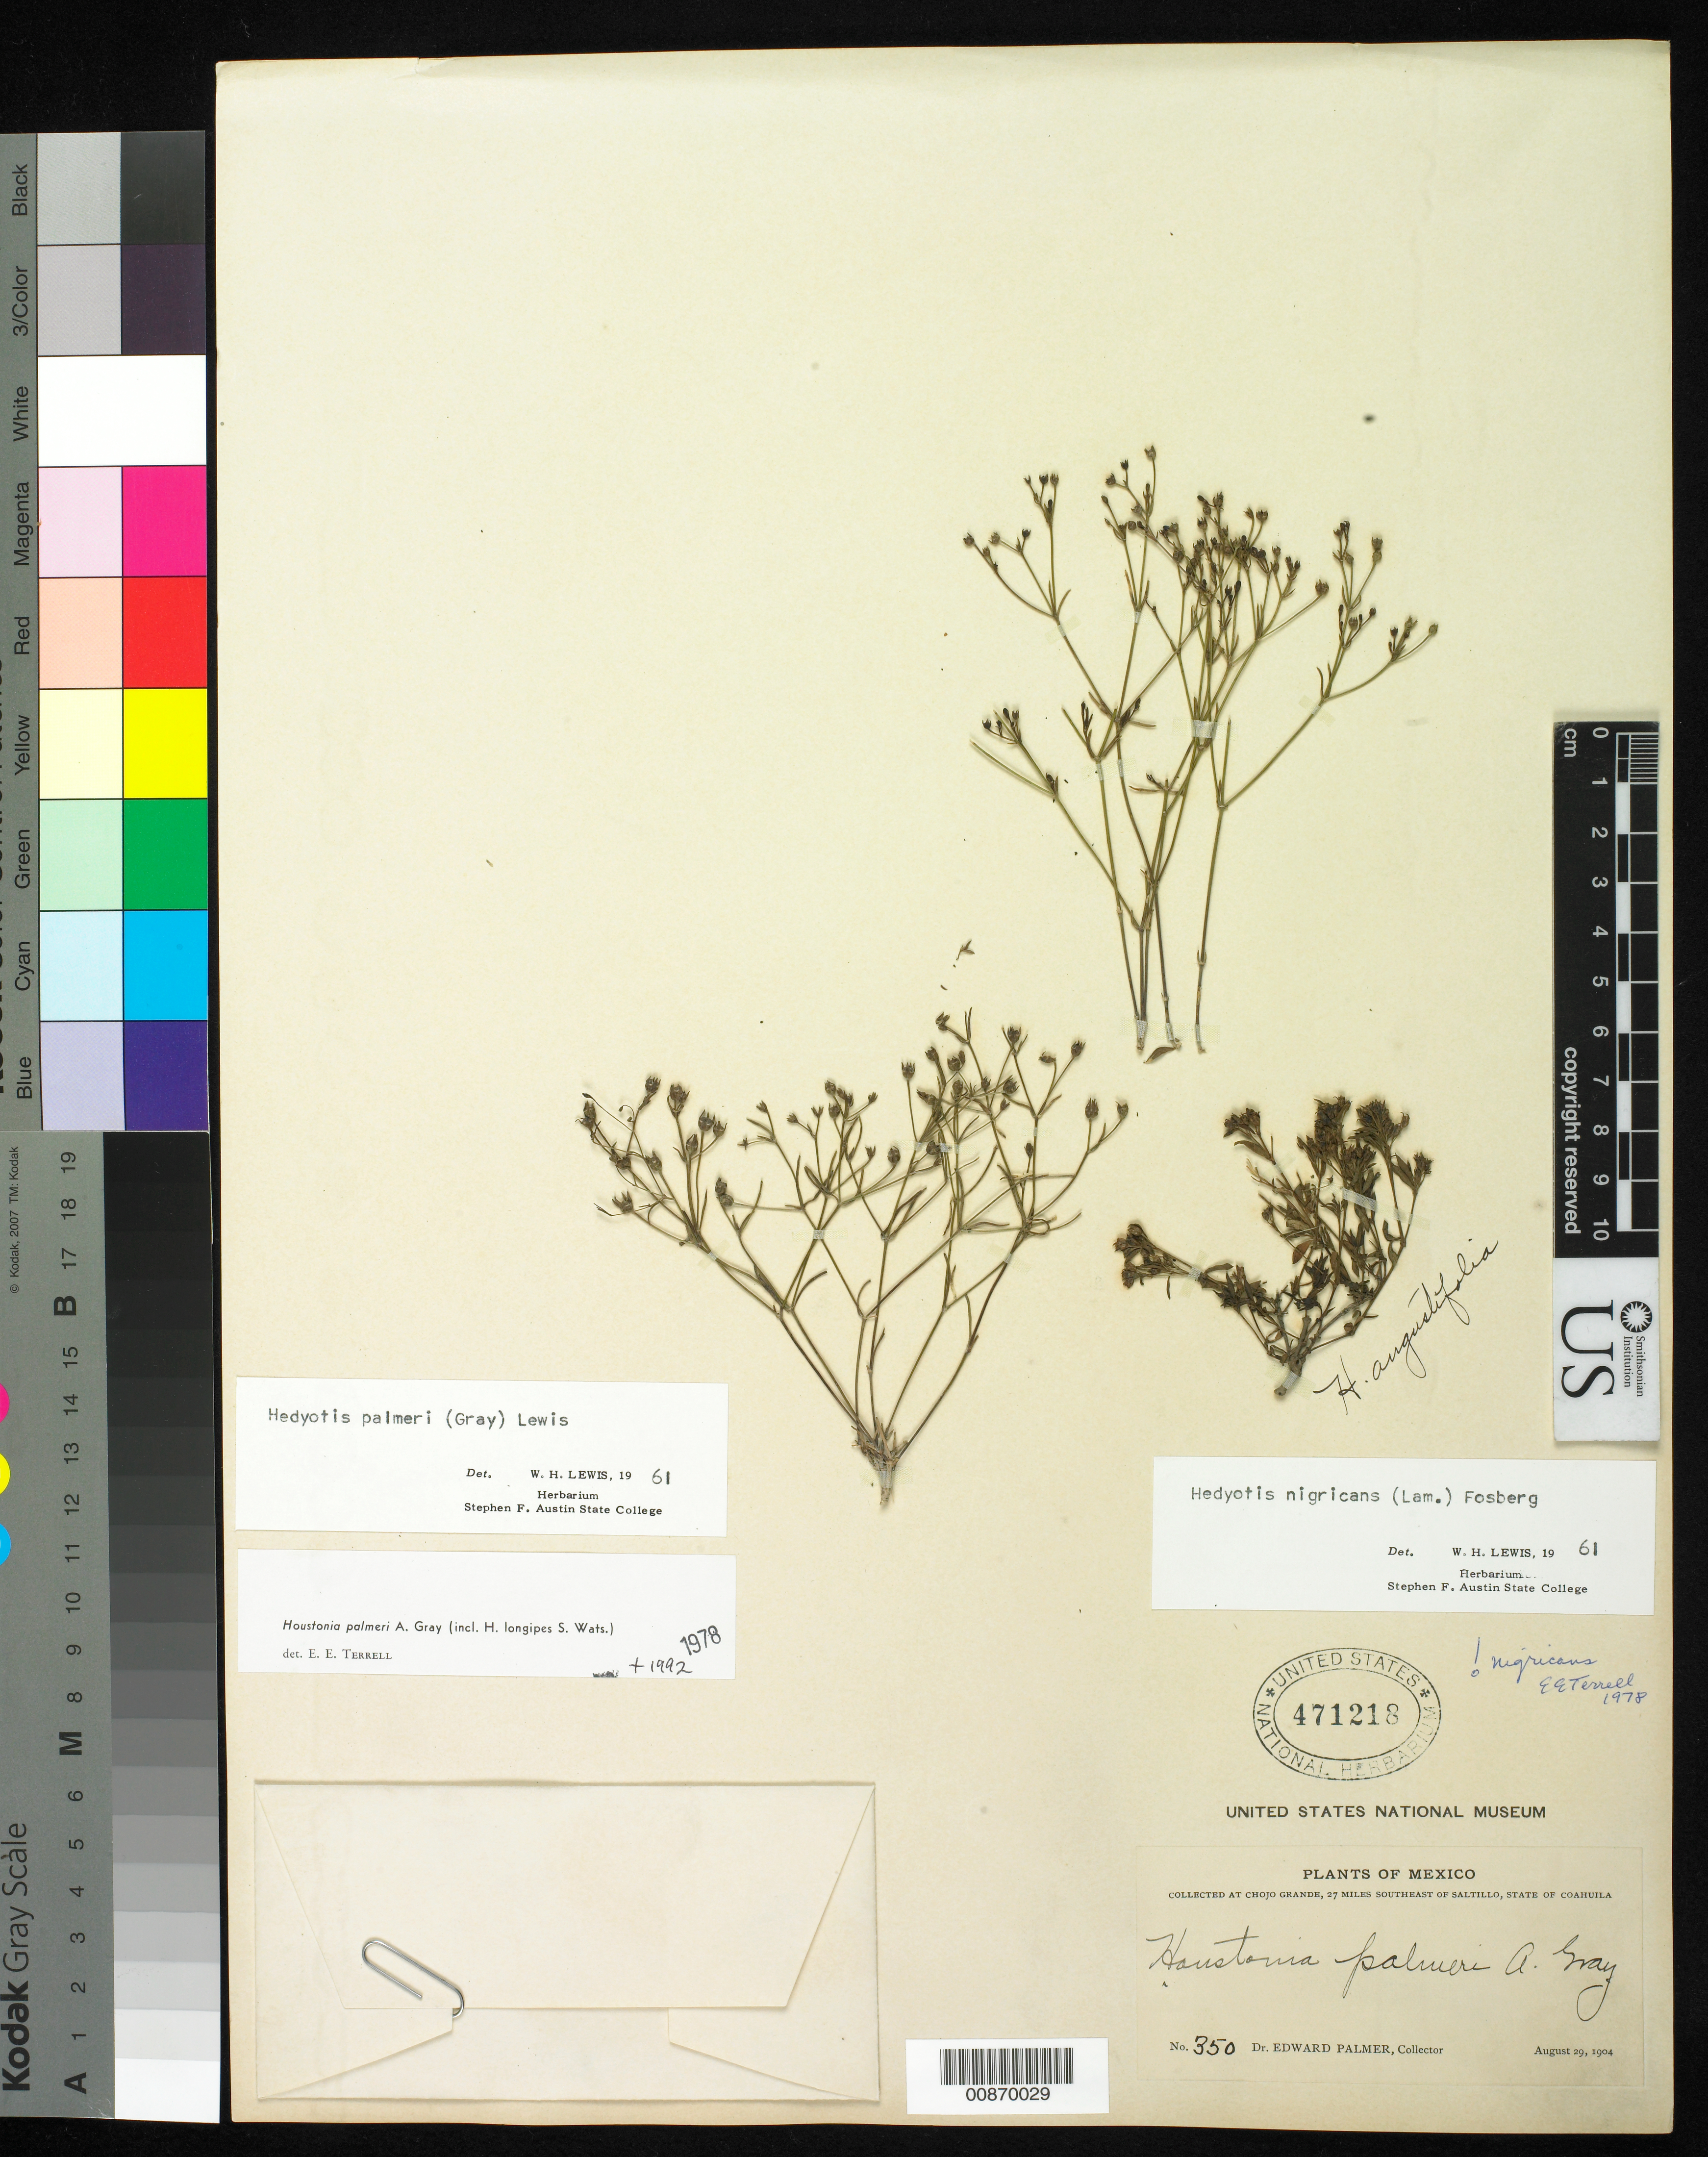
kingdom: Plantae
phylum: Tracheophyta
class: Magnoliopsida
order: Gentianales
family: Rubiaceae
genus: Houstonia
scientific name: Houstonia palmeri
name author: A. Gray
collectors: E. Palmer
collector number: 350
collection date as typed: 29 Aug 1904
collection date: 1904-08-29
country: Mexico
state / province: Coahuila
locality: Chojo Grande, 27 miles southeast of Saltillo, Coahuila.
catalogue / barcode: US 471218